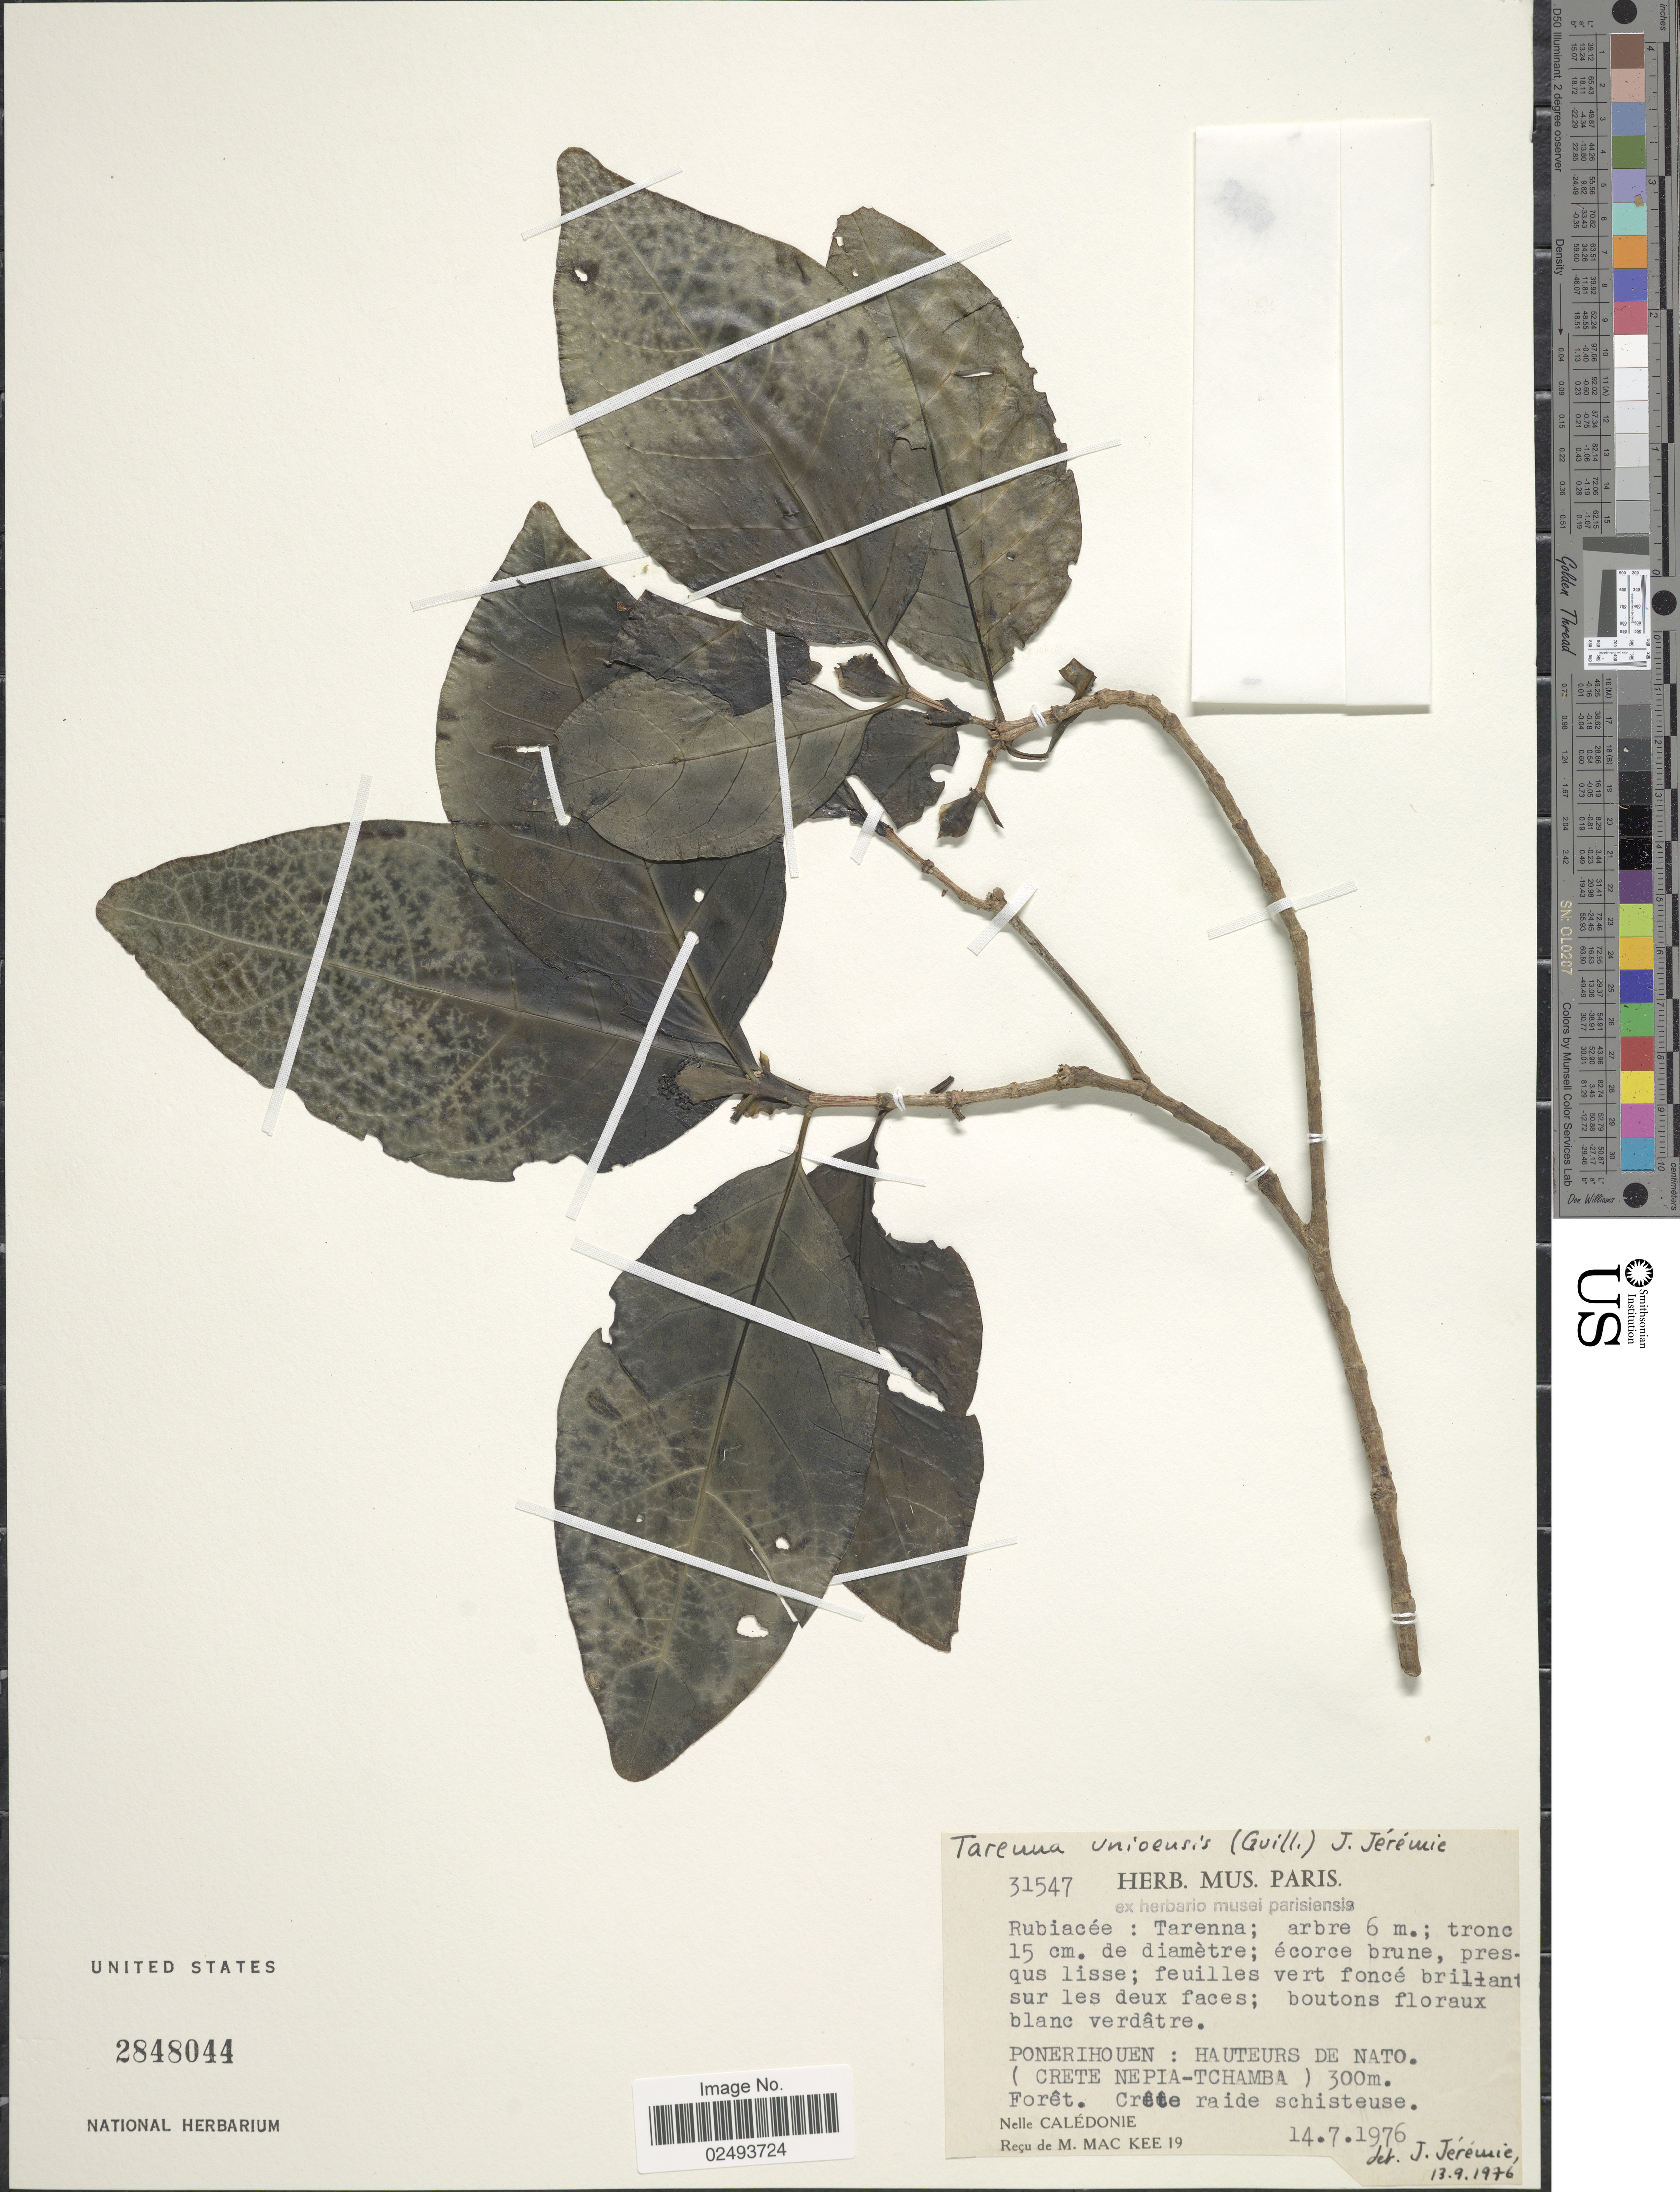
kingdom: Plantae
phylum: Tracheophyta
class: Magnoliopsida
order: Gentianales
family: Rubiaceae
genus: Tarenna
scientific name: Tarenna unioensis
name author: (Guillaumin) Jérémie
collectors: ex herb. Mus. Paris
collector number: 31547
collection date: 1976-07-14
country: New Caledonia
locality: Ponerihouen: Hauteurs De Nato, (Crete Nepia-Tchamba)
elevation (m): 300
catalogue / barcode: US 2848044